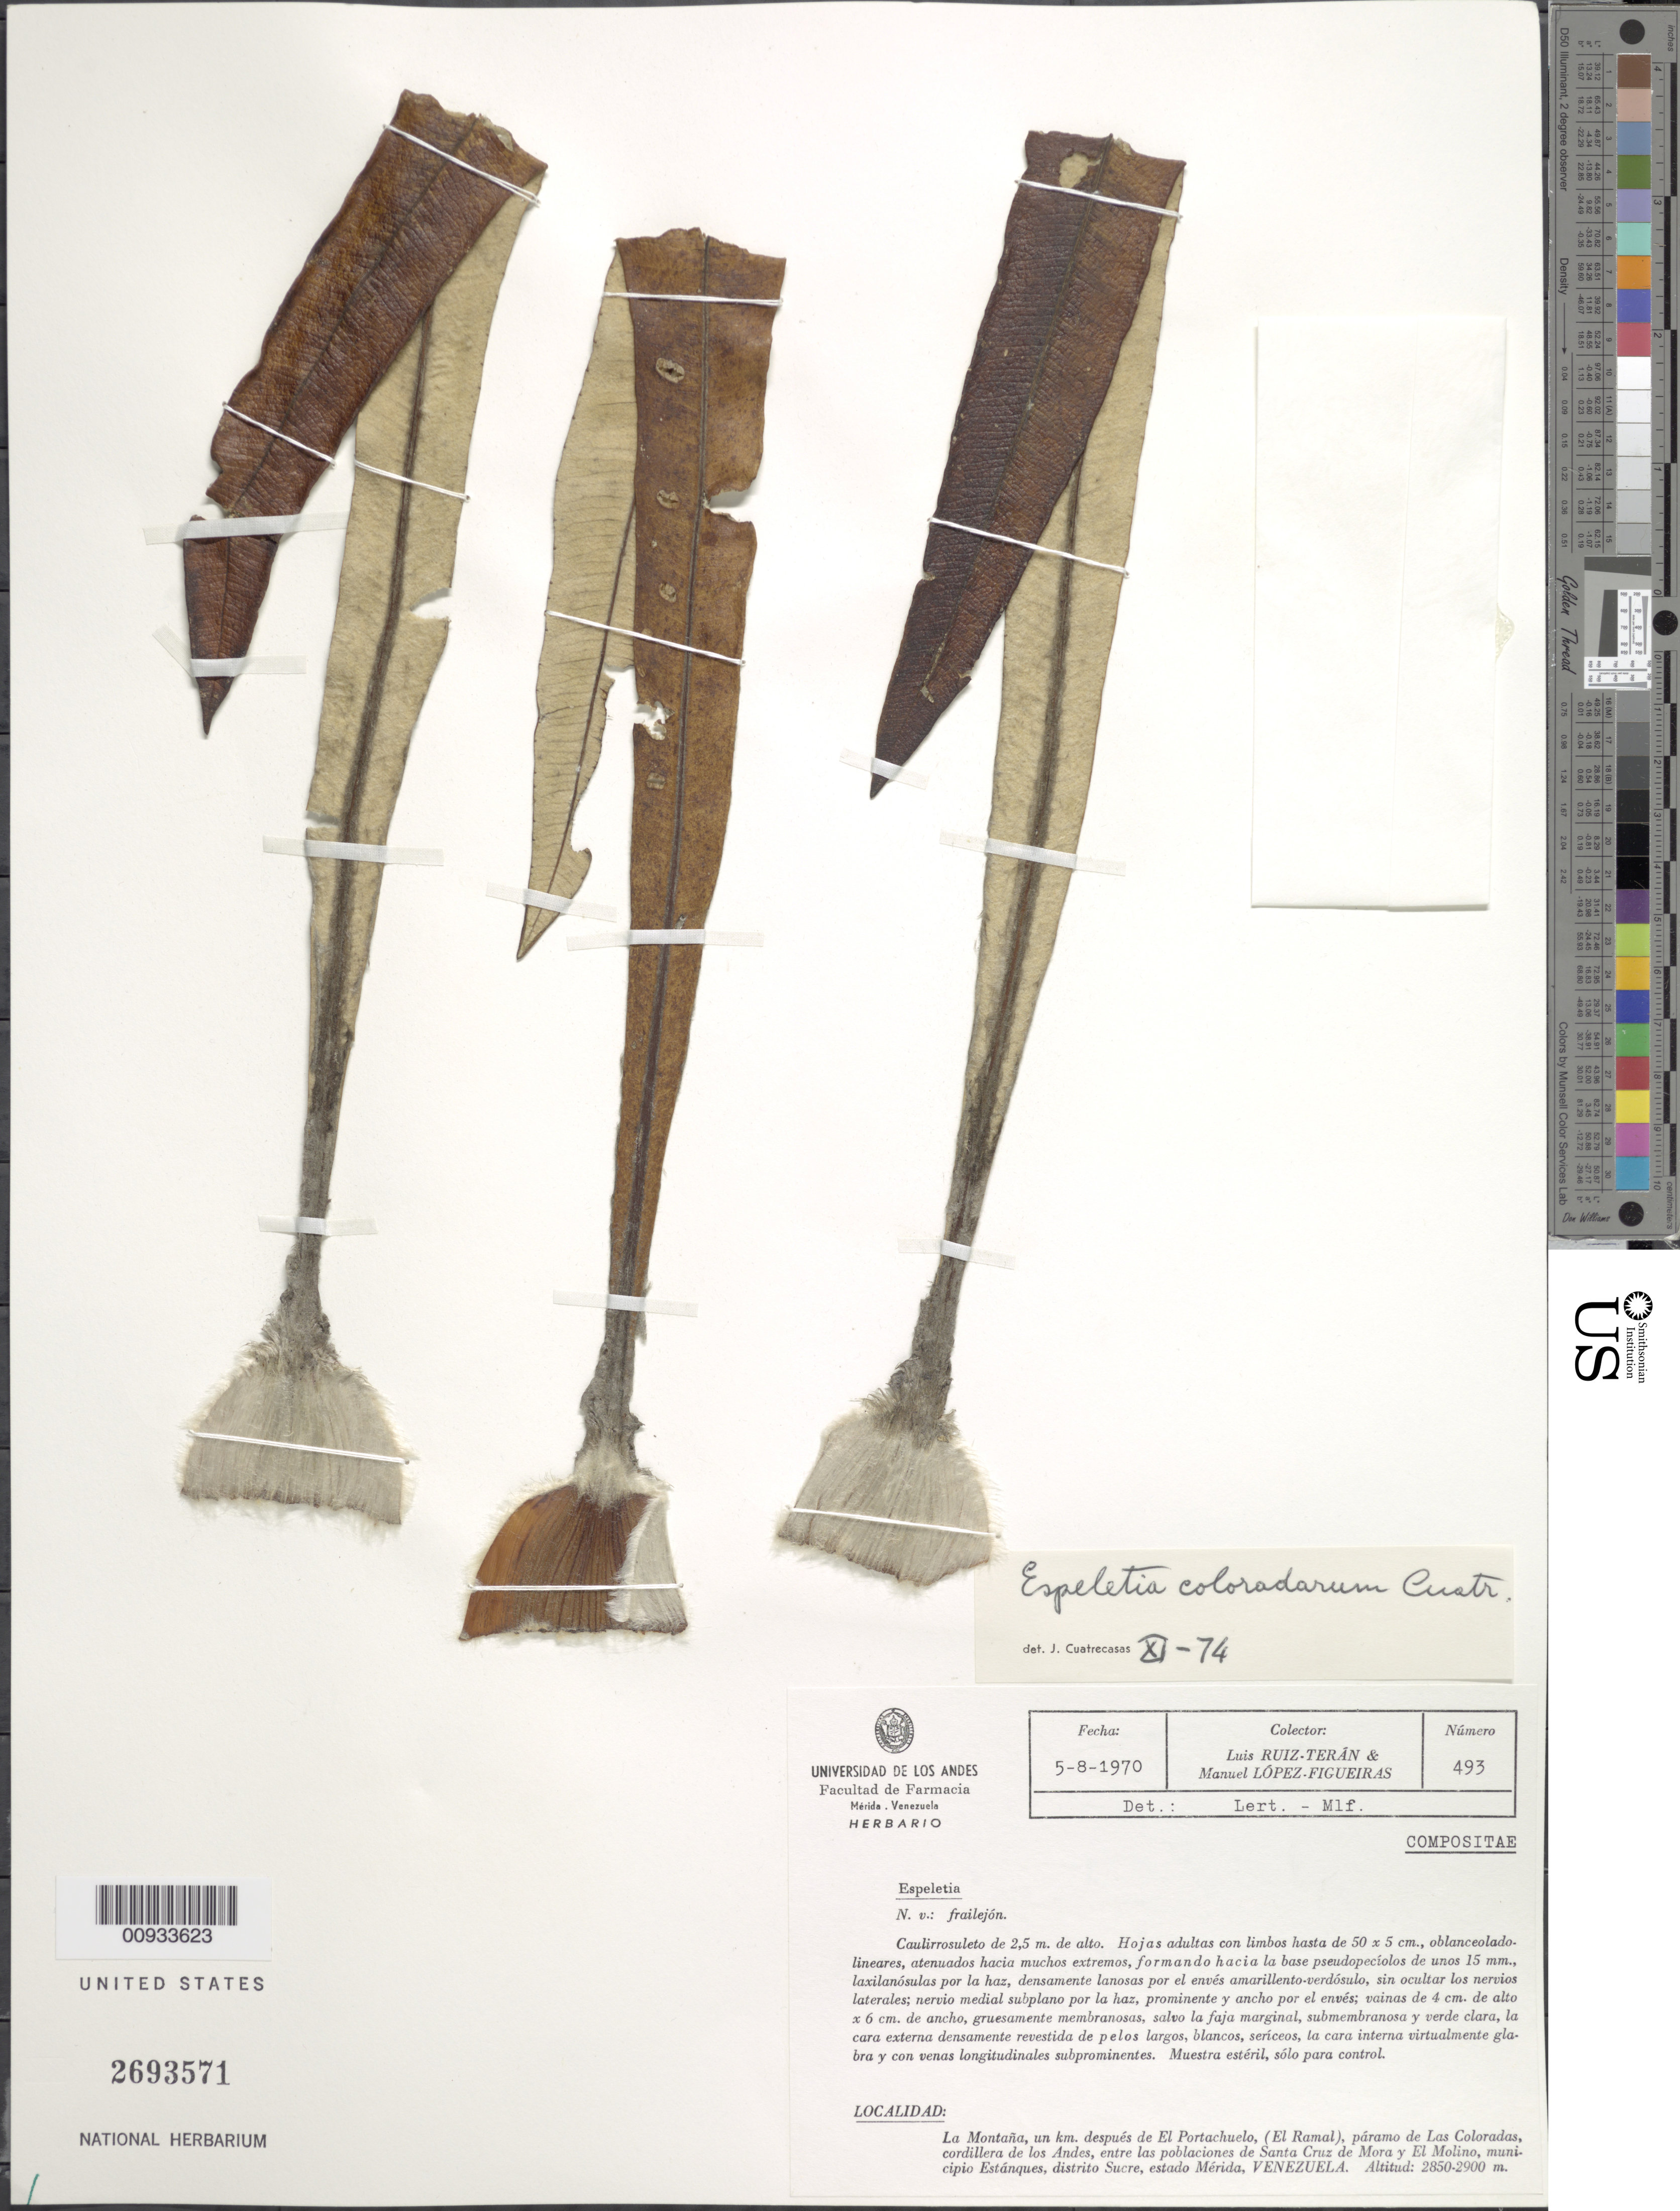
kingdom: Plantae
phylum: Tracheophyta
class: Magnoliopsida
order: Asterales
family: Asteraceae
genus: Ruilopezia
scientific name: Ruilopezia coloradarum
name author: (Cuatrec.) Cuatrec.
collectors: L. Teran & M. López Figueiras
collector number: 493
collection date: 1970-08-05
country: Venezuela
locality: La Montana, un km despues de El Portachuelo, (El Ramal), paramo de Las Coloradas, Cordillera de Los Andes, entre las poblaciones de Santa Cruz de Mora y El Molino, Municipio Estanques, Distrito Sucre, Estado Merida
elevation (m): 2850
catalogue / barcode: US 2693571